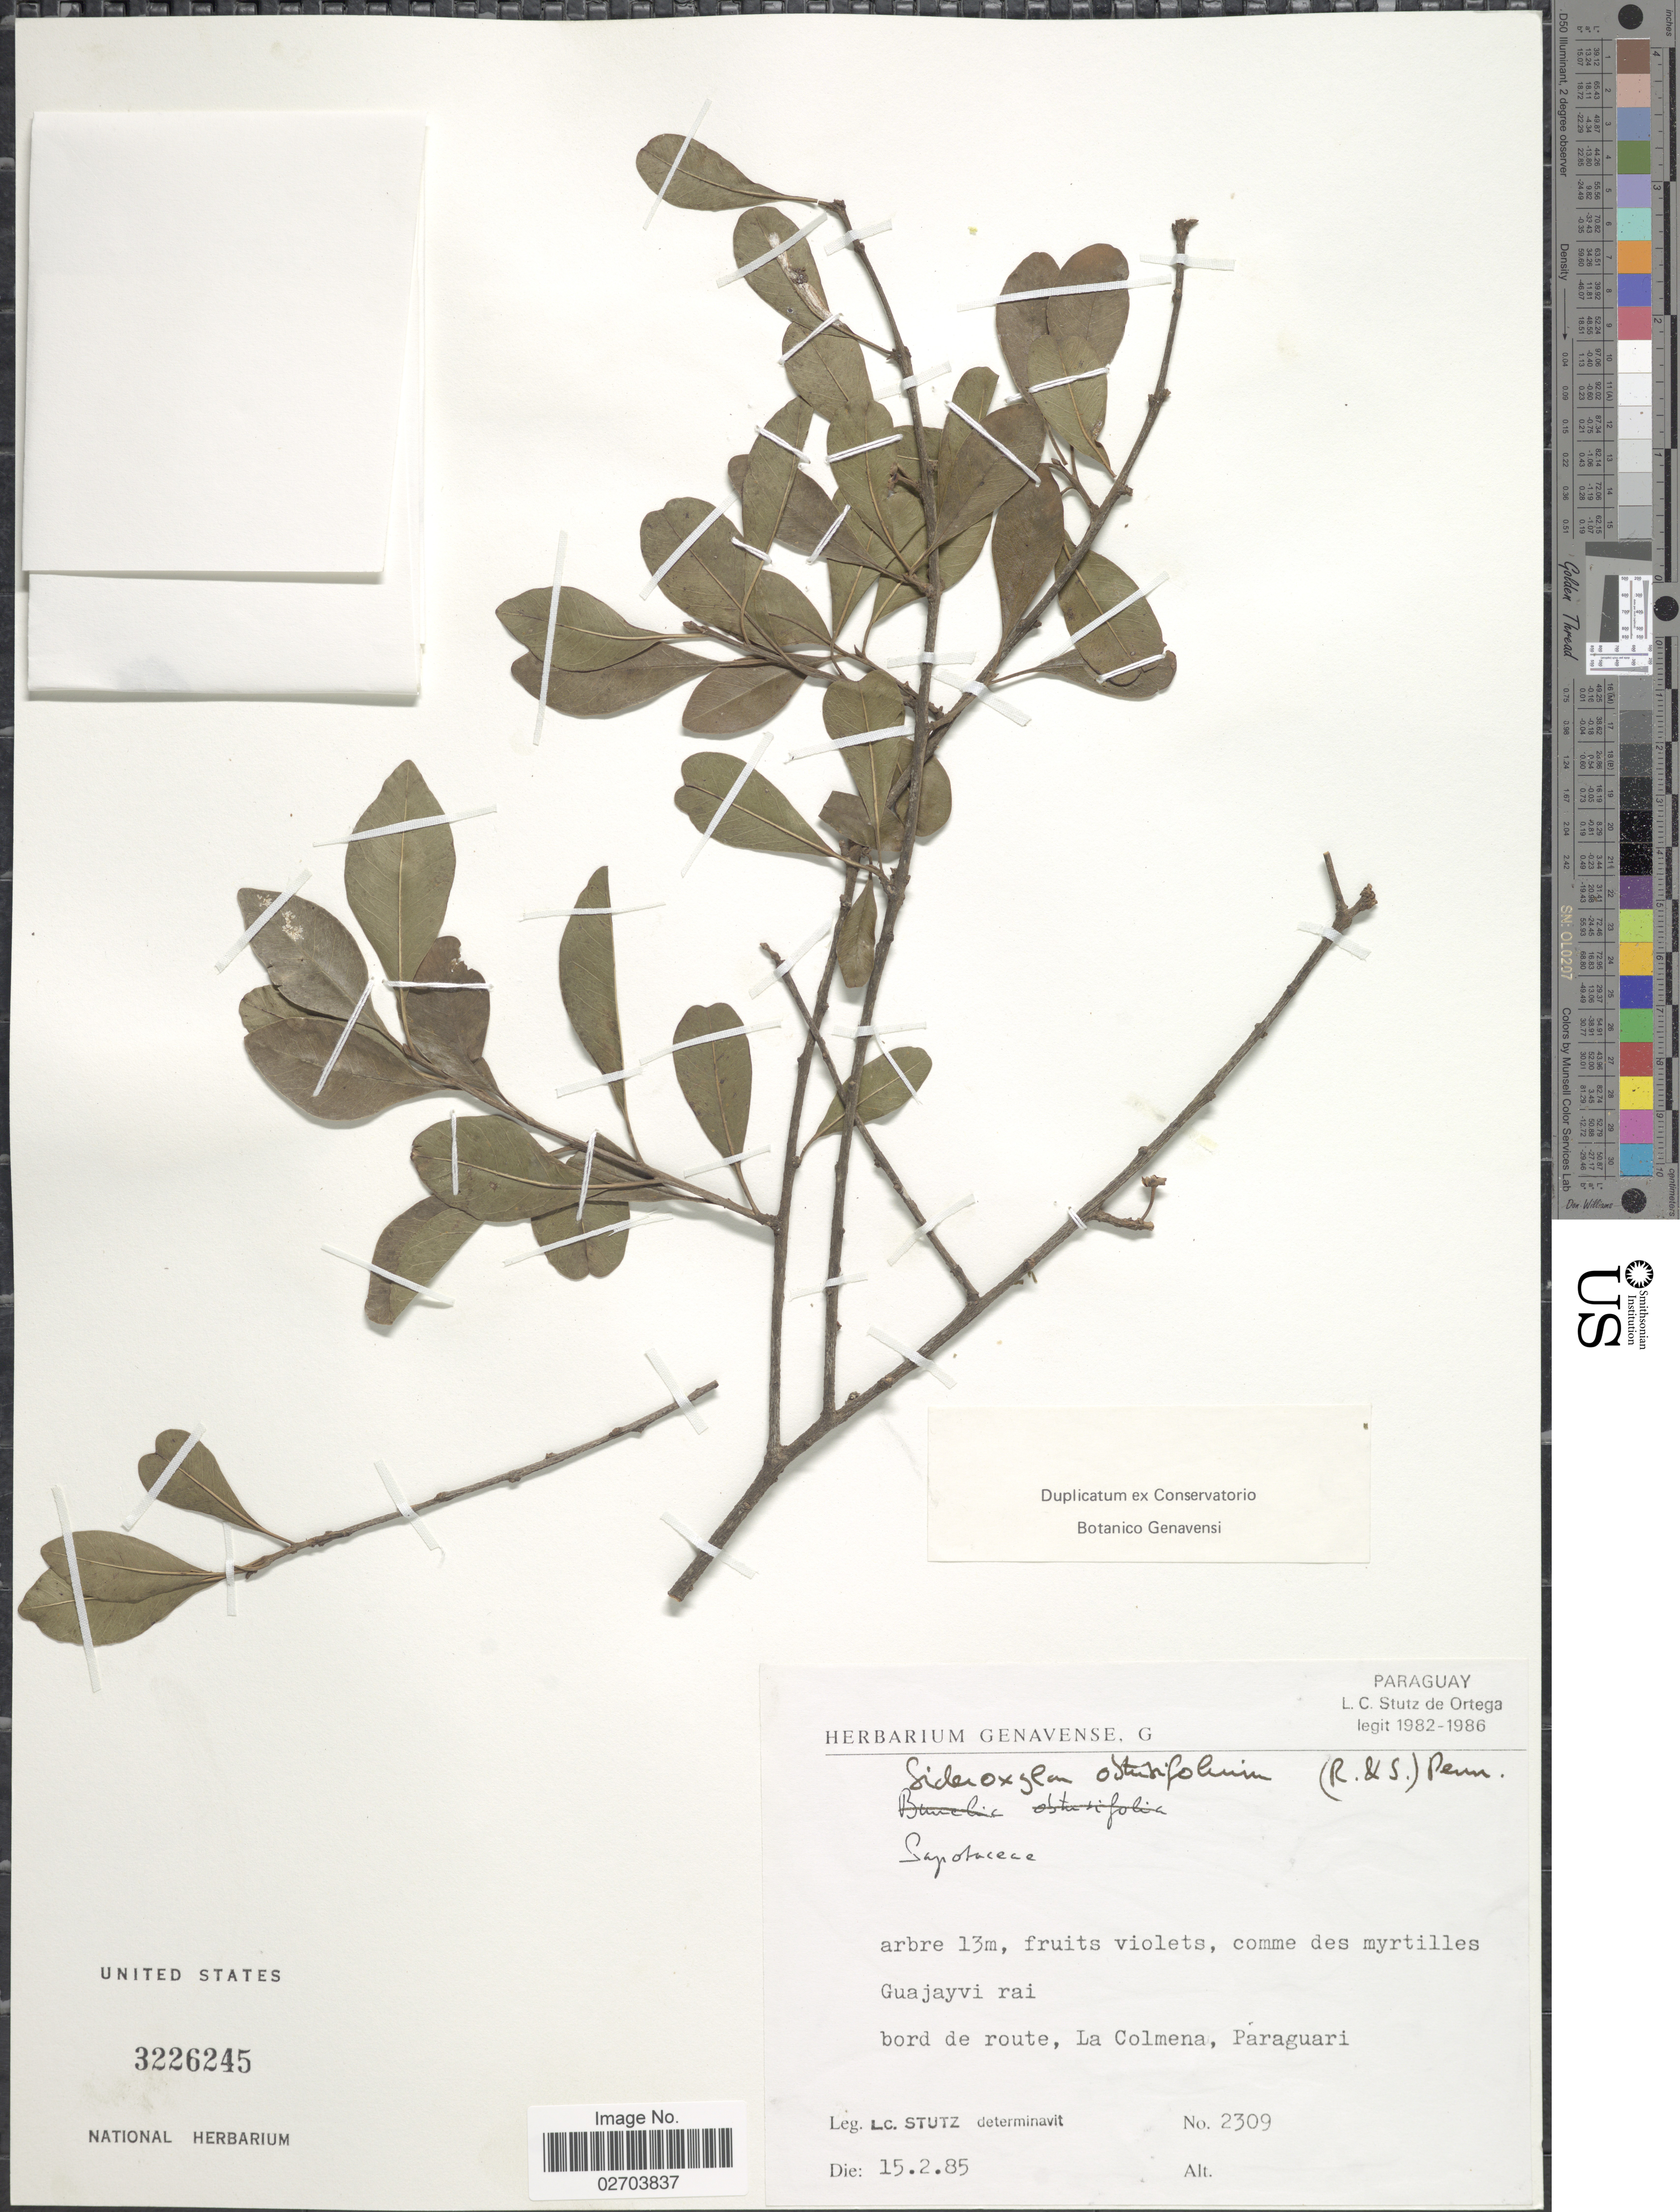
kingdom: Plantae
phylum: Tracheophyta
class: Magnoliopsida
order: Ericales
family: Sapotaceae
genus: Sideroxylon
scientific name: Sideroxylon obtusifolium subsp. obtusifolium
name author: (Roem. & Schult.) T.D. Penn.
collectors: L. C. Stutz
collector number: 2309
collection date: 1985-02-15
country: Paraguay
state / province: Paraguari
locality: Bord de route, La Colmena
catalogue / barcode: US 3226245